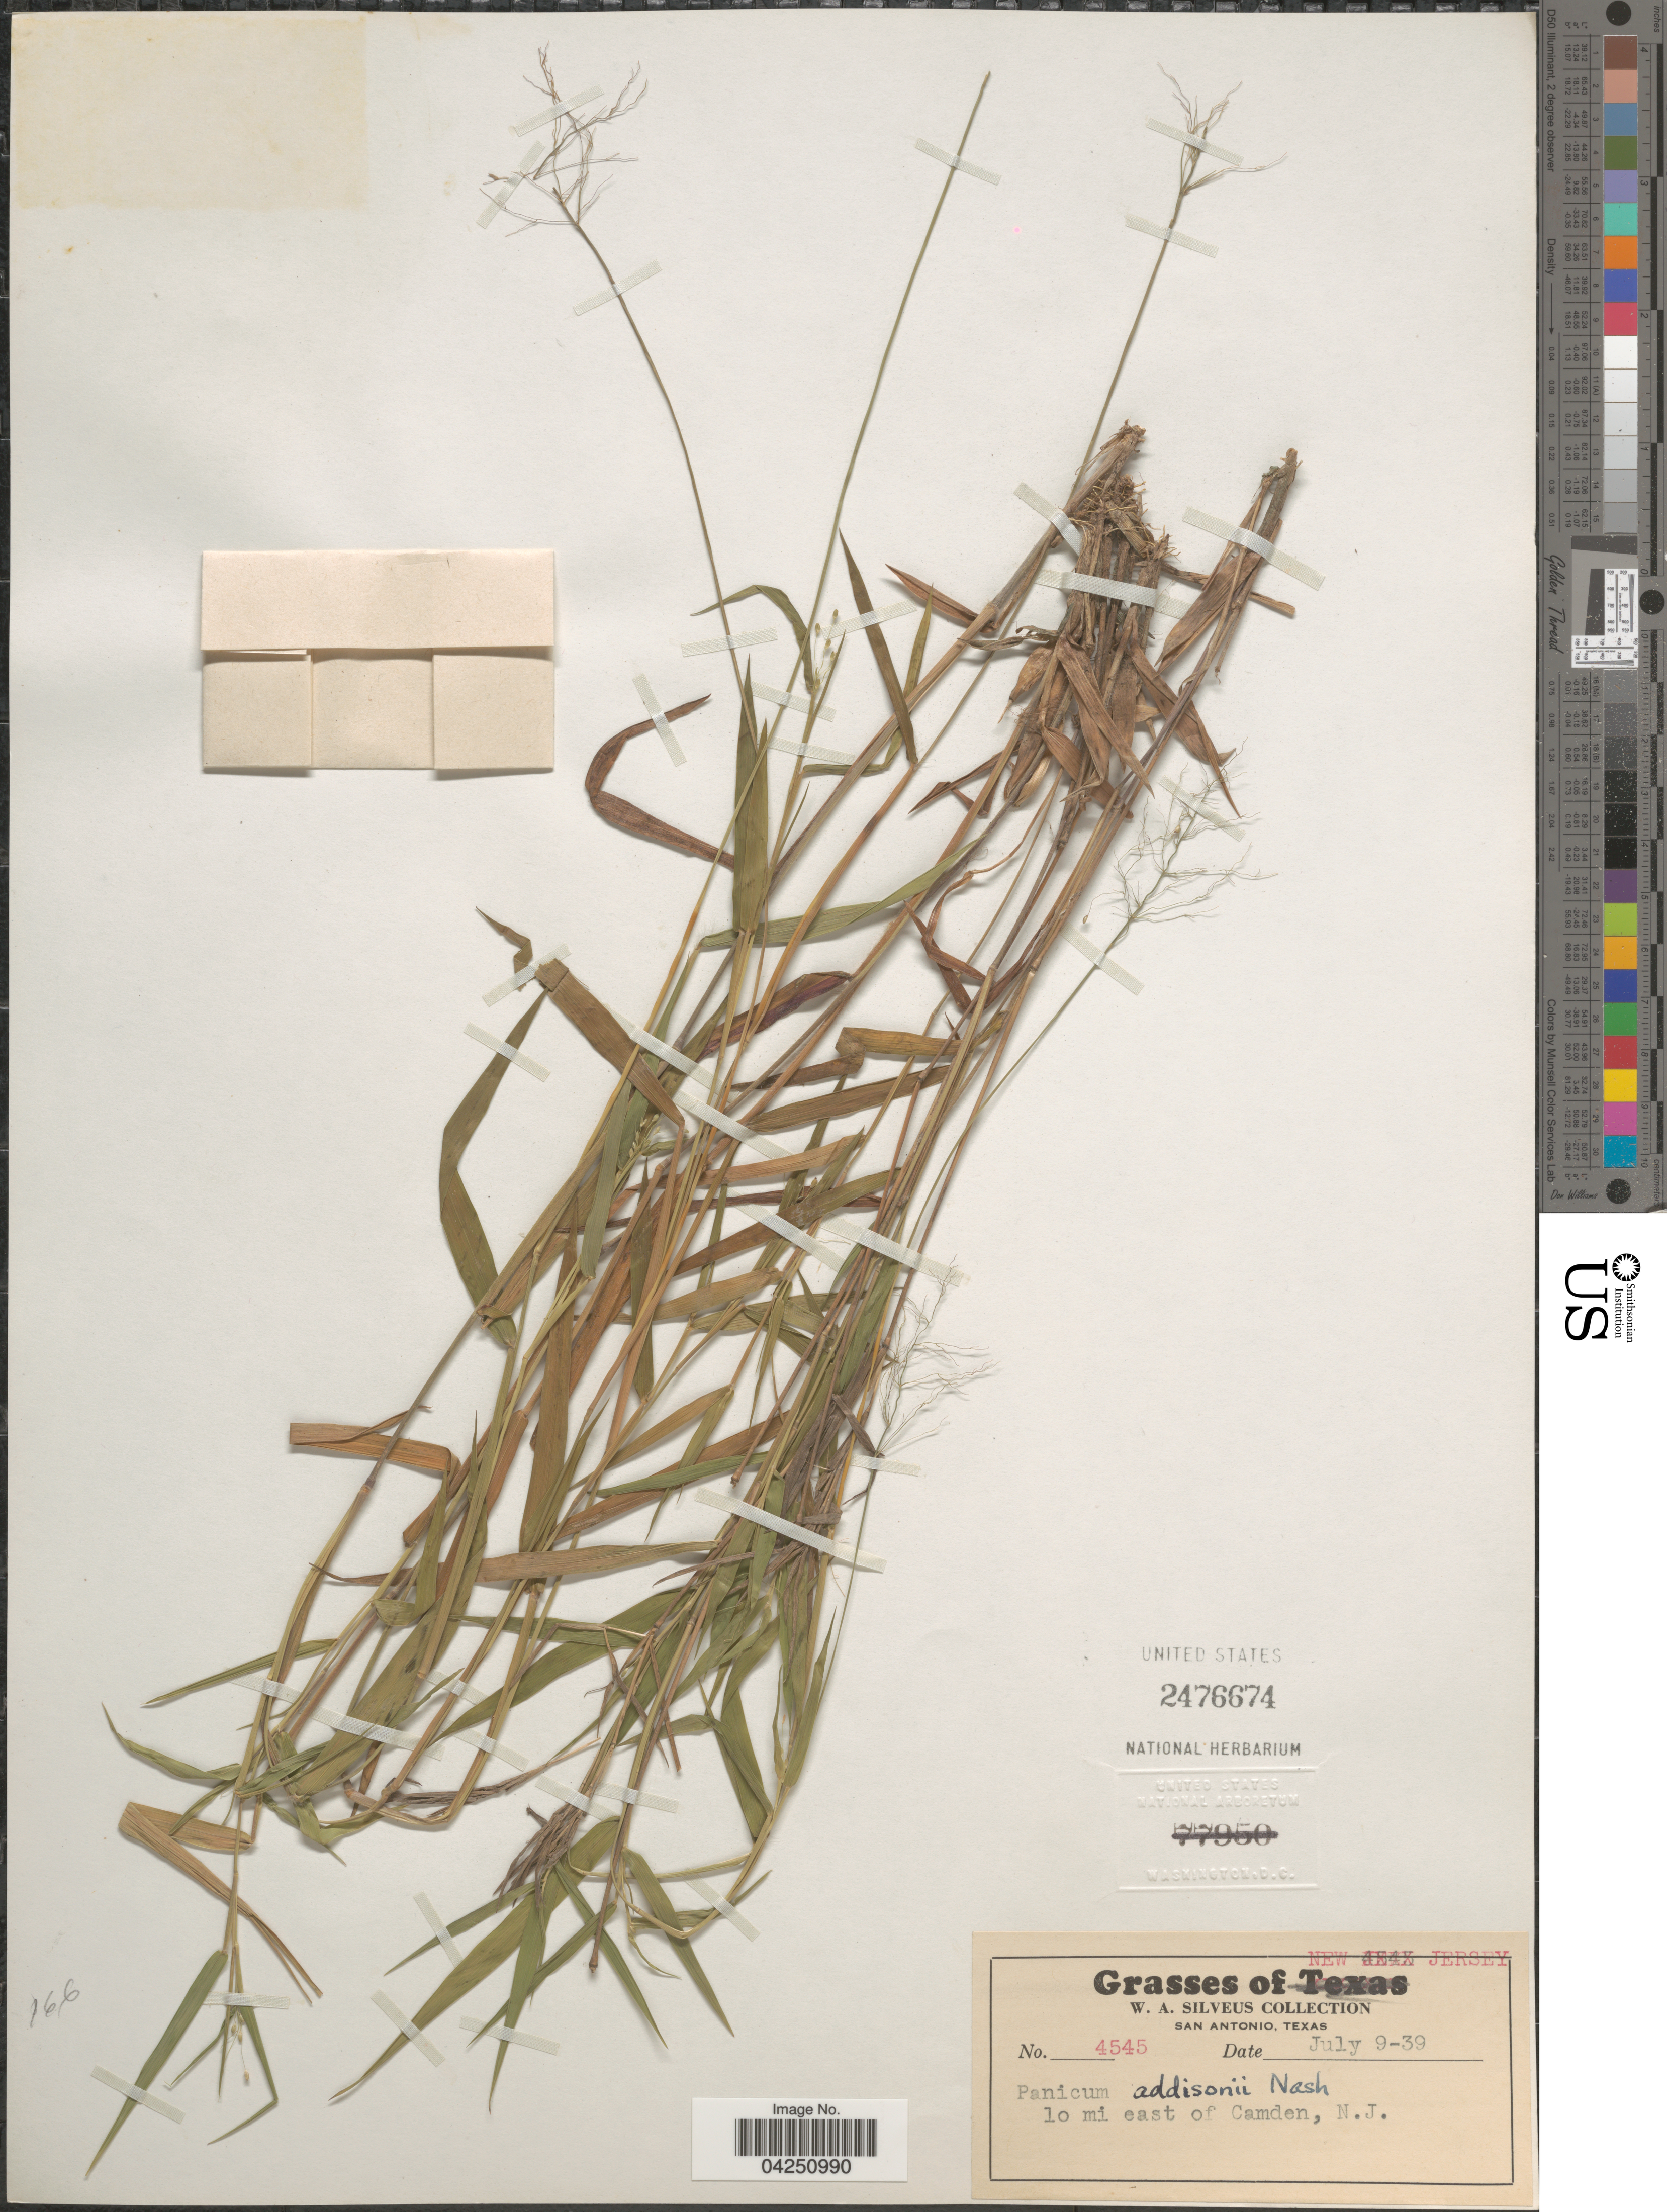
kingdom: Plantae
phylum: Tracheophyta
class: Liliopsida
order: Poales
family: Poaceae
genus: Dichanthelium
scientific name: Dichanthelium acuminatum var. acuminatum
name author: (Sw.) Gould & C.A. Clark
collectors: W. Silveus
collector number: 4545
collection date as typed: Transcribed d/m/y: 9/7/39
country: United States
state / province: New Jersey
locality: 10 mi east of Camden.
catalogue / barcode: US 2476674